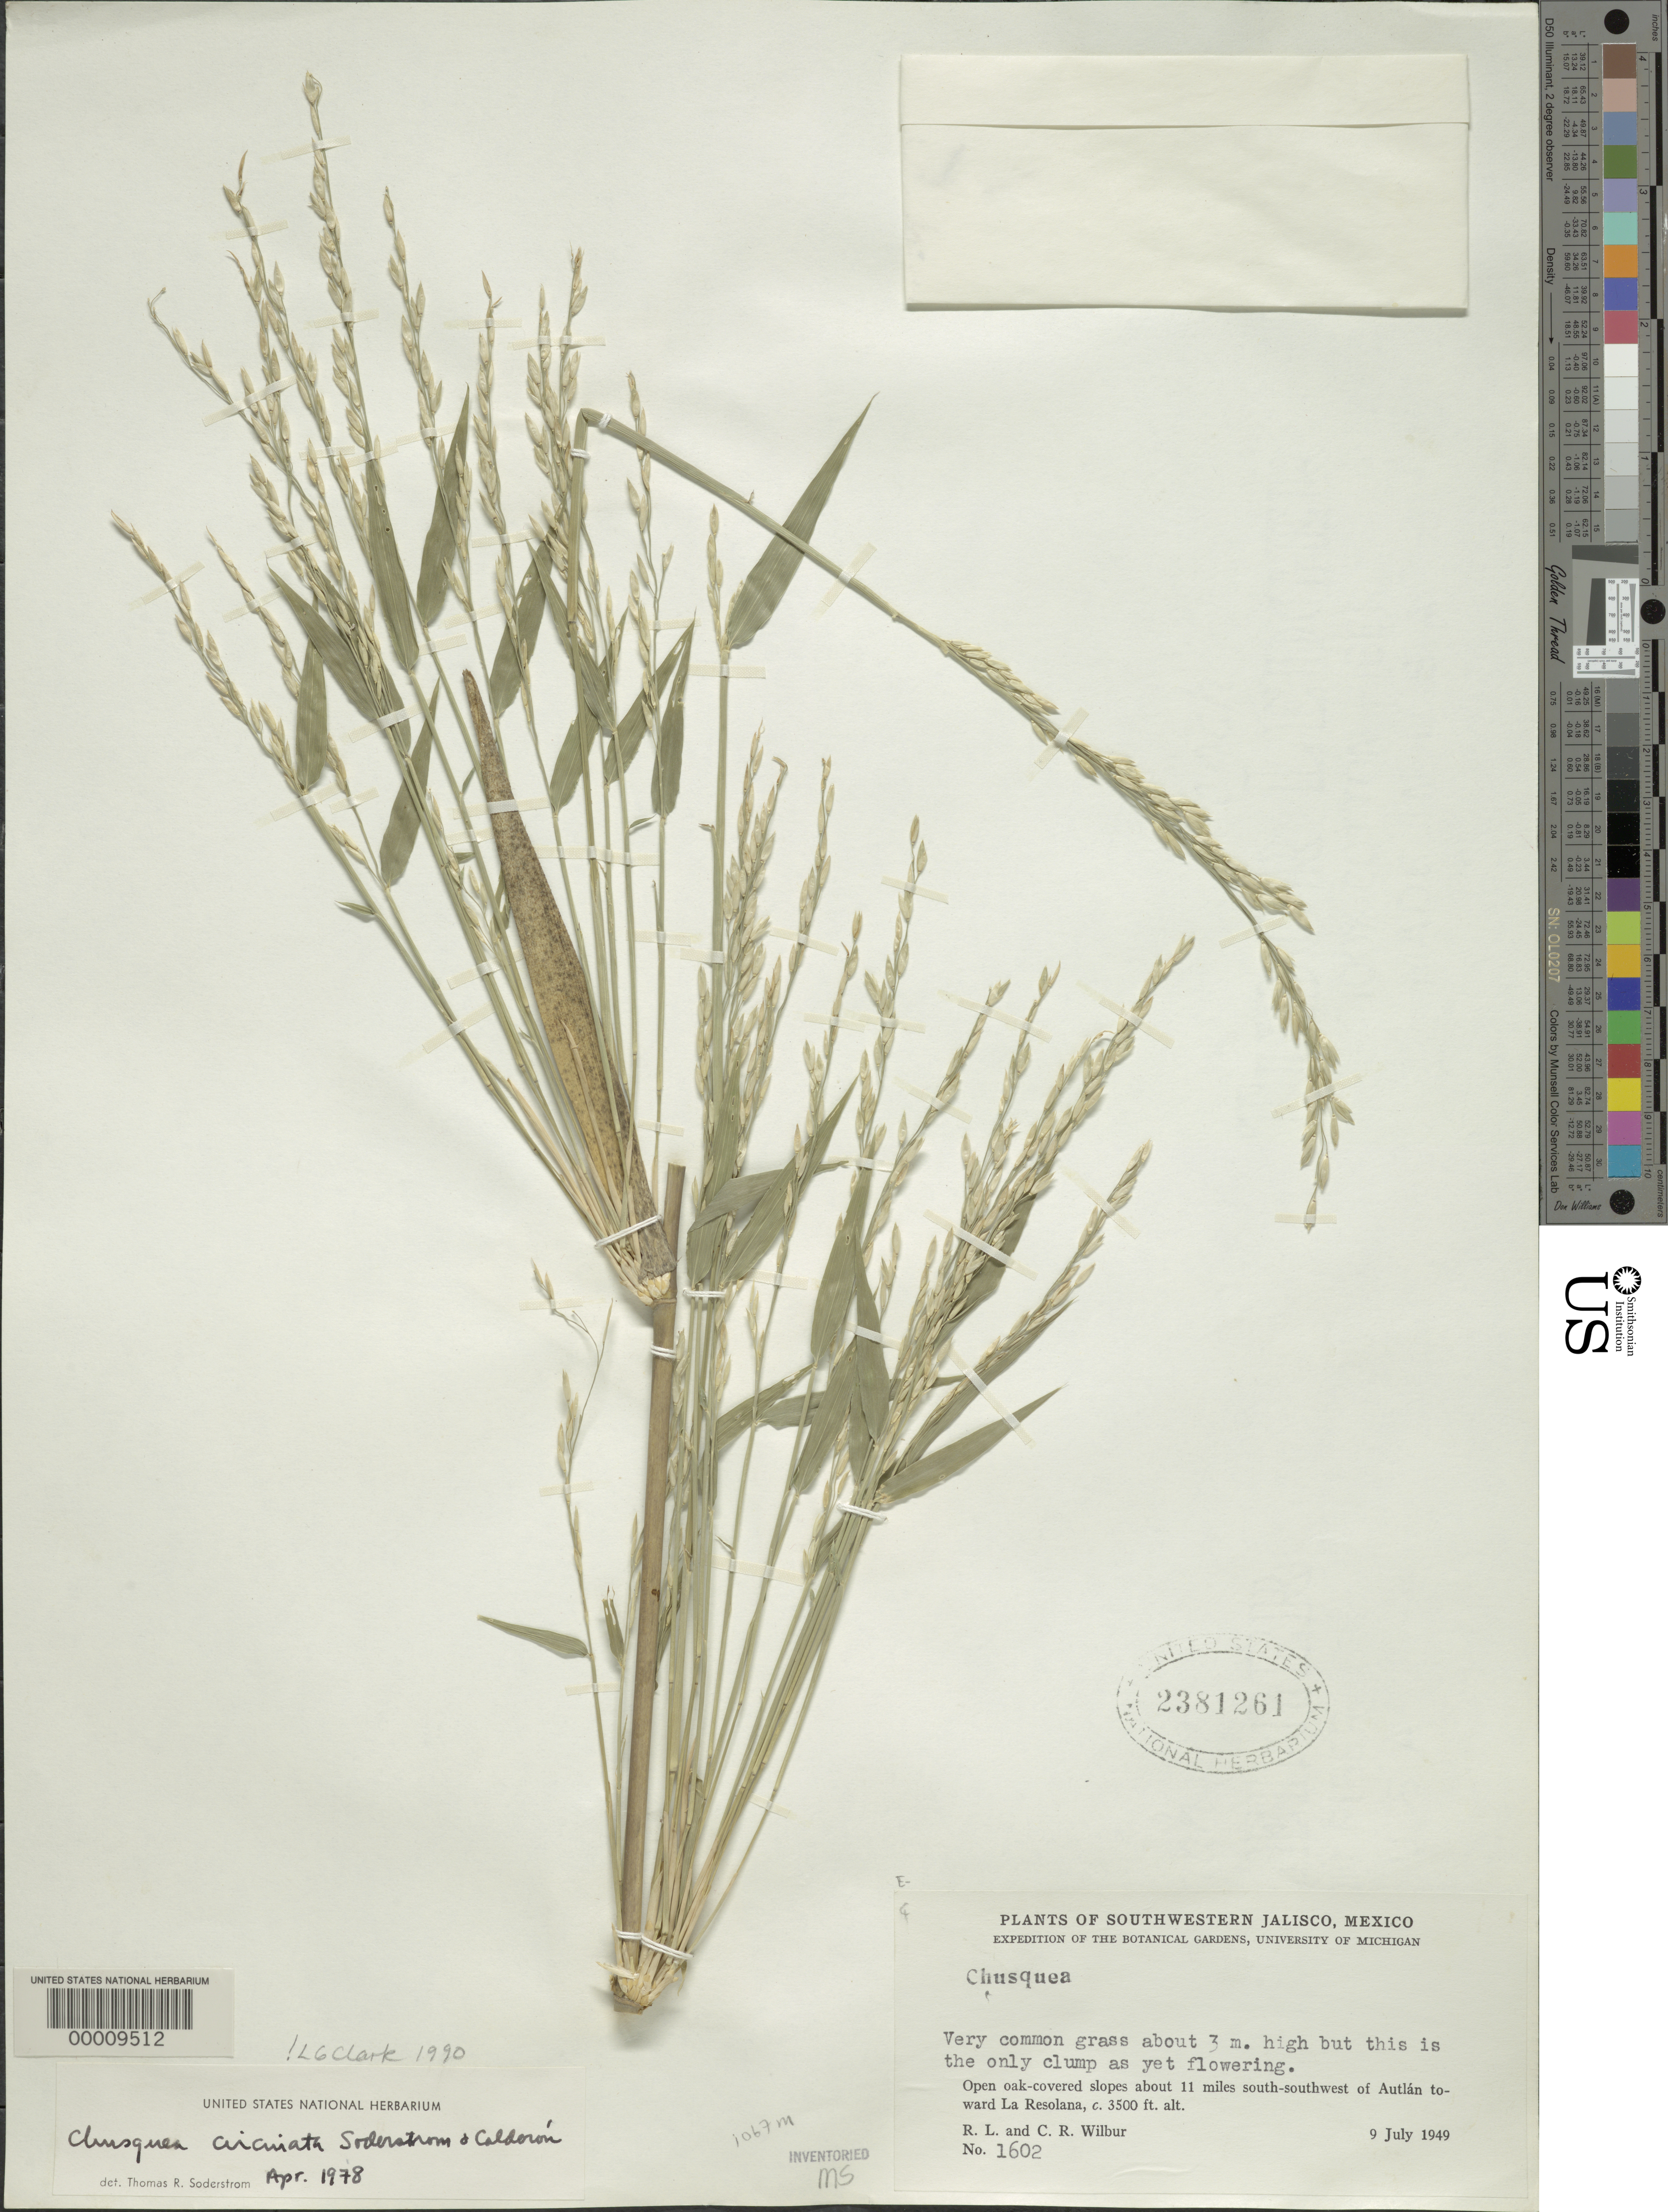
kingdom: Plantae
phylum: Tracheophyta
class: Liliopsida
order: Poales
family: Poaceae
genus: Chusquea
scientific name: Chusquea circinata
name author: Soderstr. & C. E. Calderón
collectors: R. L. Wilbur & C. Wilbur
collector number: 1602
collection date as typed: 09 Jul 1949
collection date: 1949-07-09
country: Mexico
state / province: Jalisco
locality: Autlan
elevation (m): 1067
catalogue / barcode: US 2381261